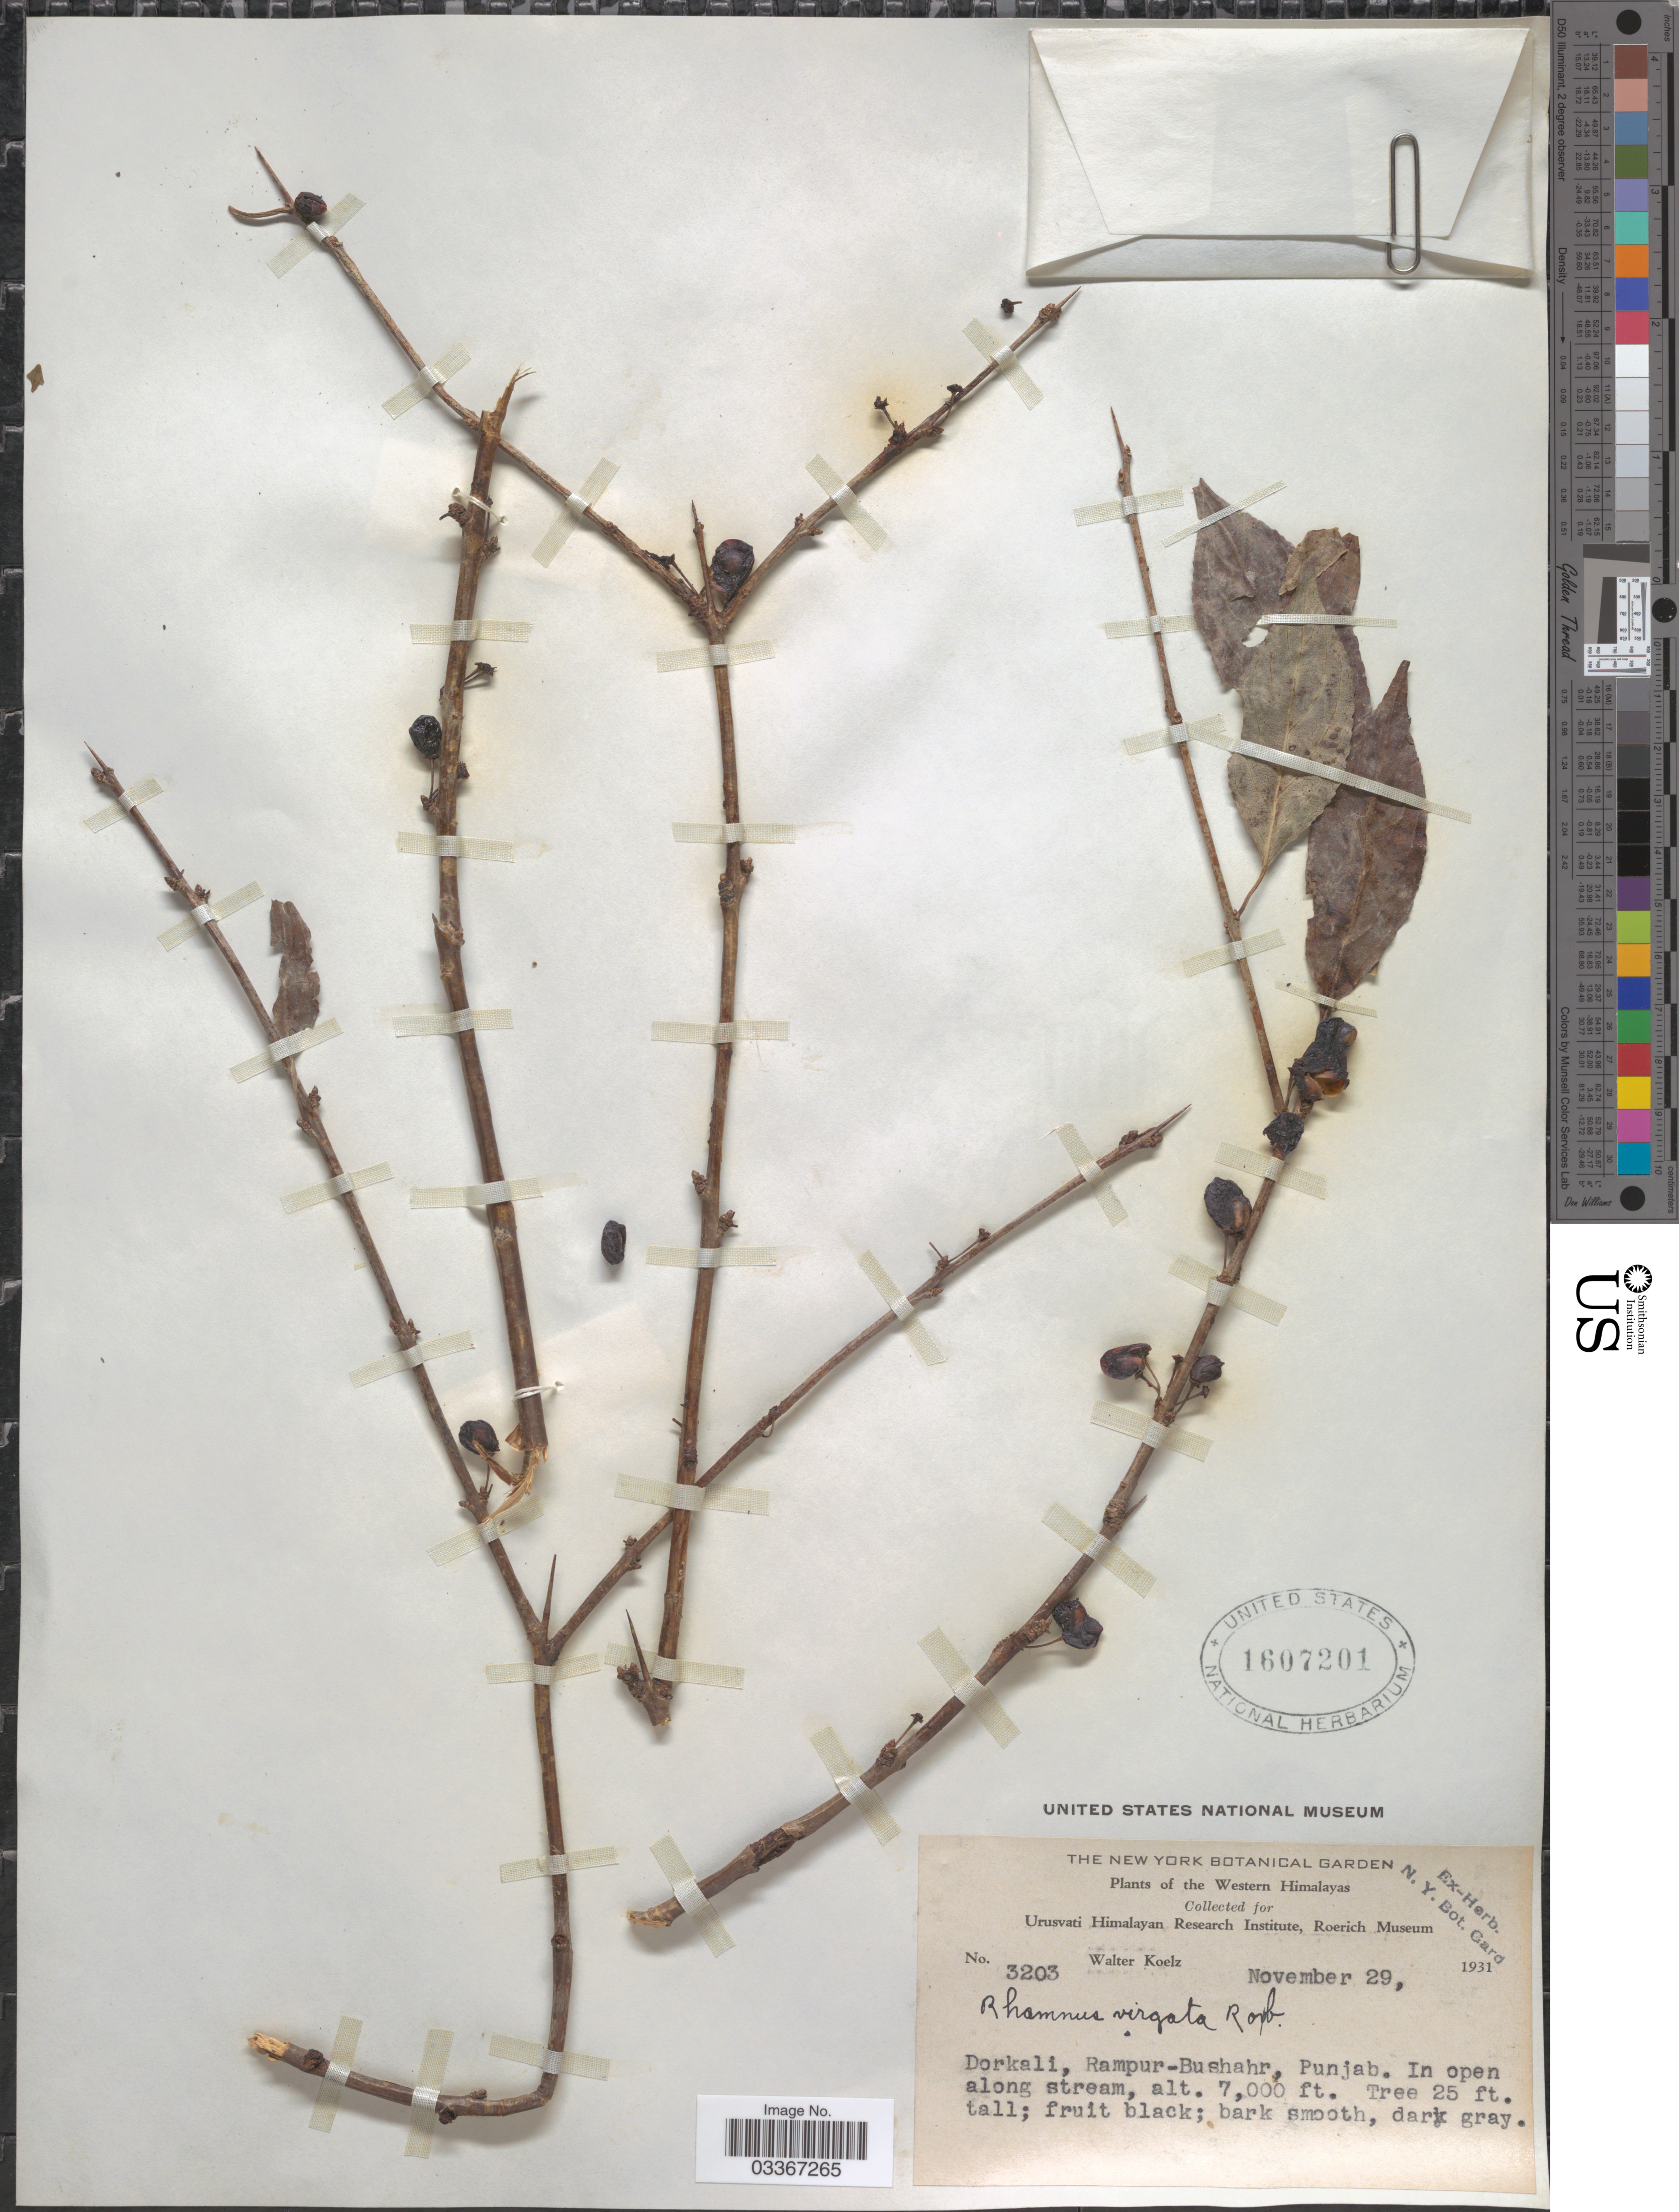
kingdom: Plantae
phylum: Tracheophyta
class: Magnoliopsida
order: Rosales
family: Rhamnaceae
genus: Rhamnus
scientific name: Rhamnus virgata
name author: Roxb.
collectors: W. N. Koelz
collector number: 3203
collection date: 1931-11-29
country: India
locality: Western Himalayas. Dorkali, Rampur-Bushahr.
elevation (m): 2134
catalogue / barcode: US 1607201